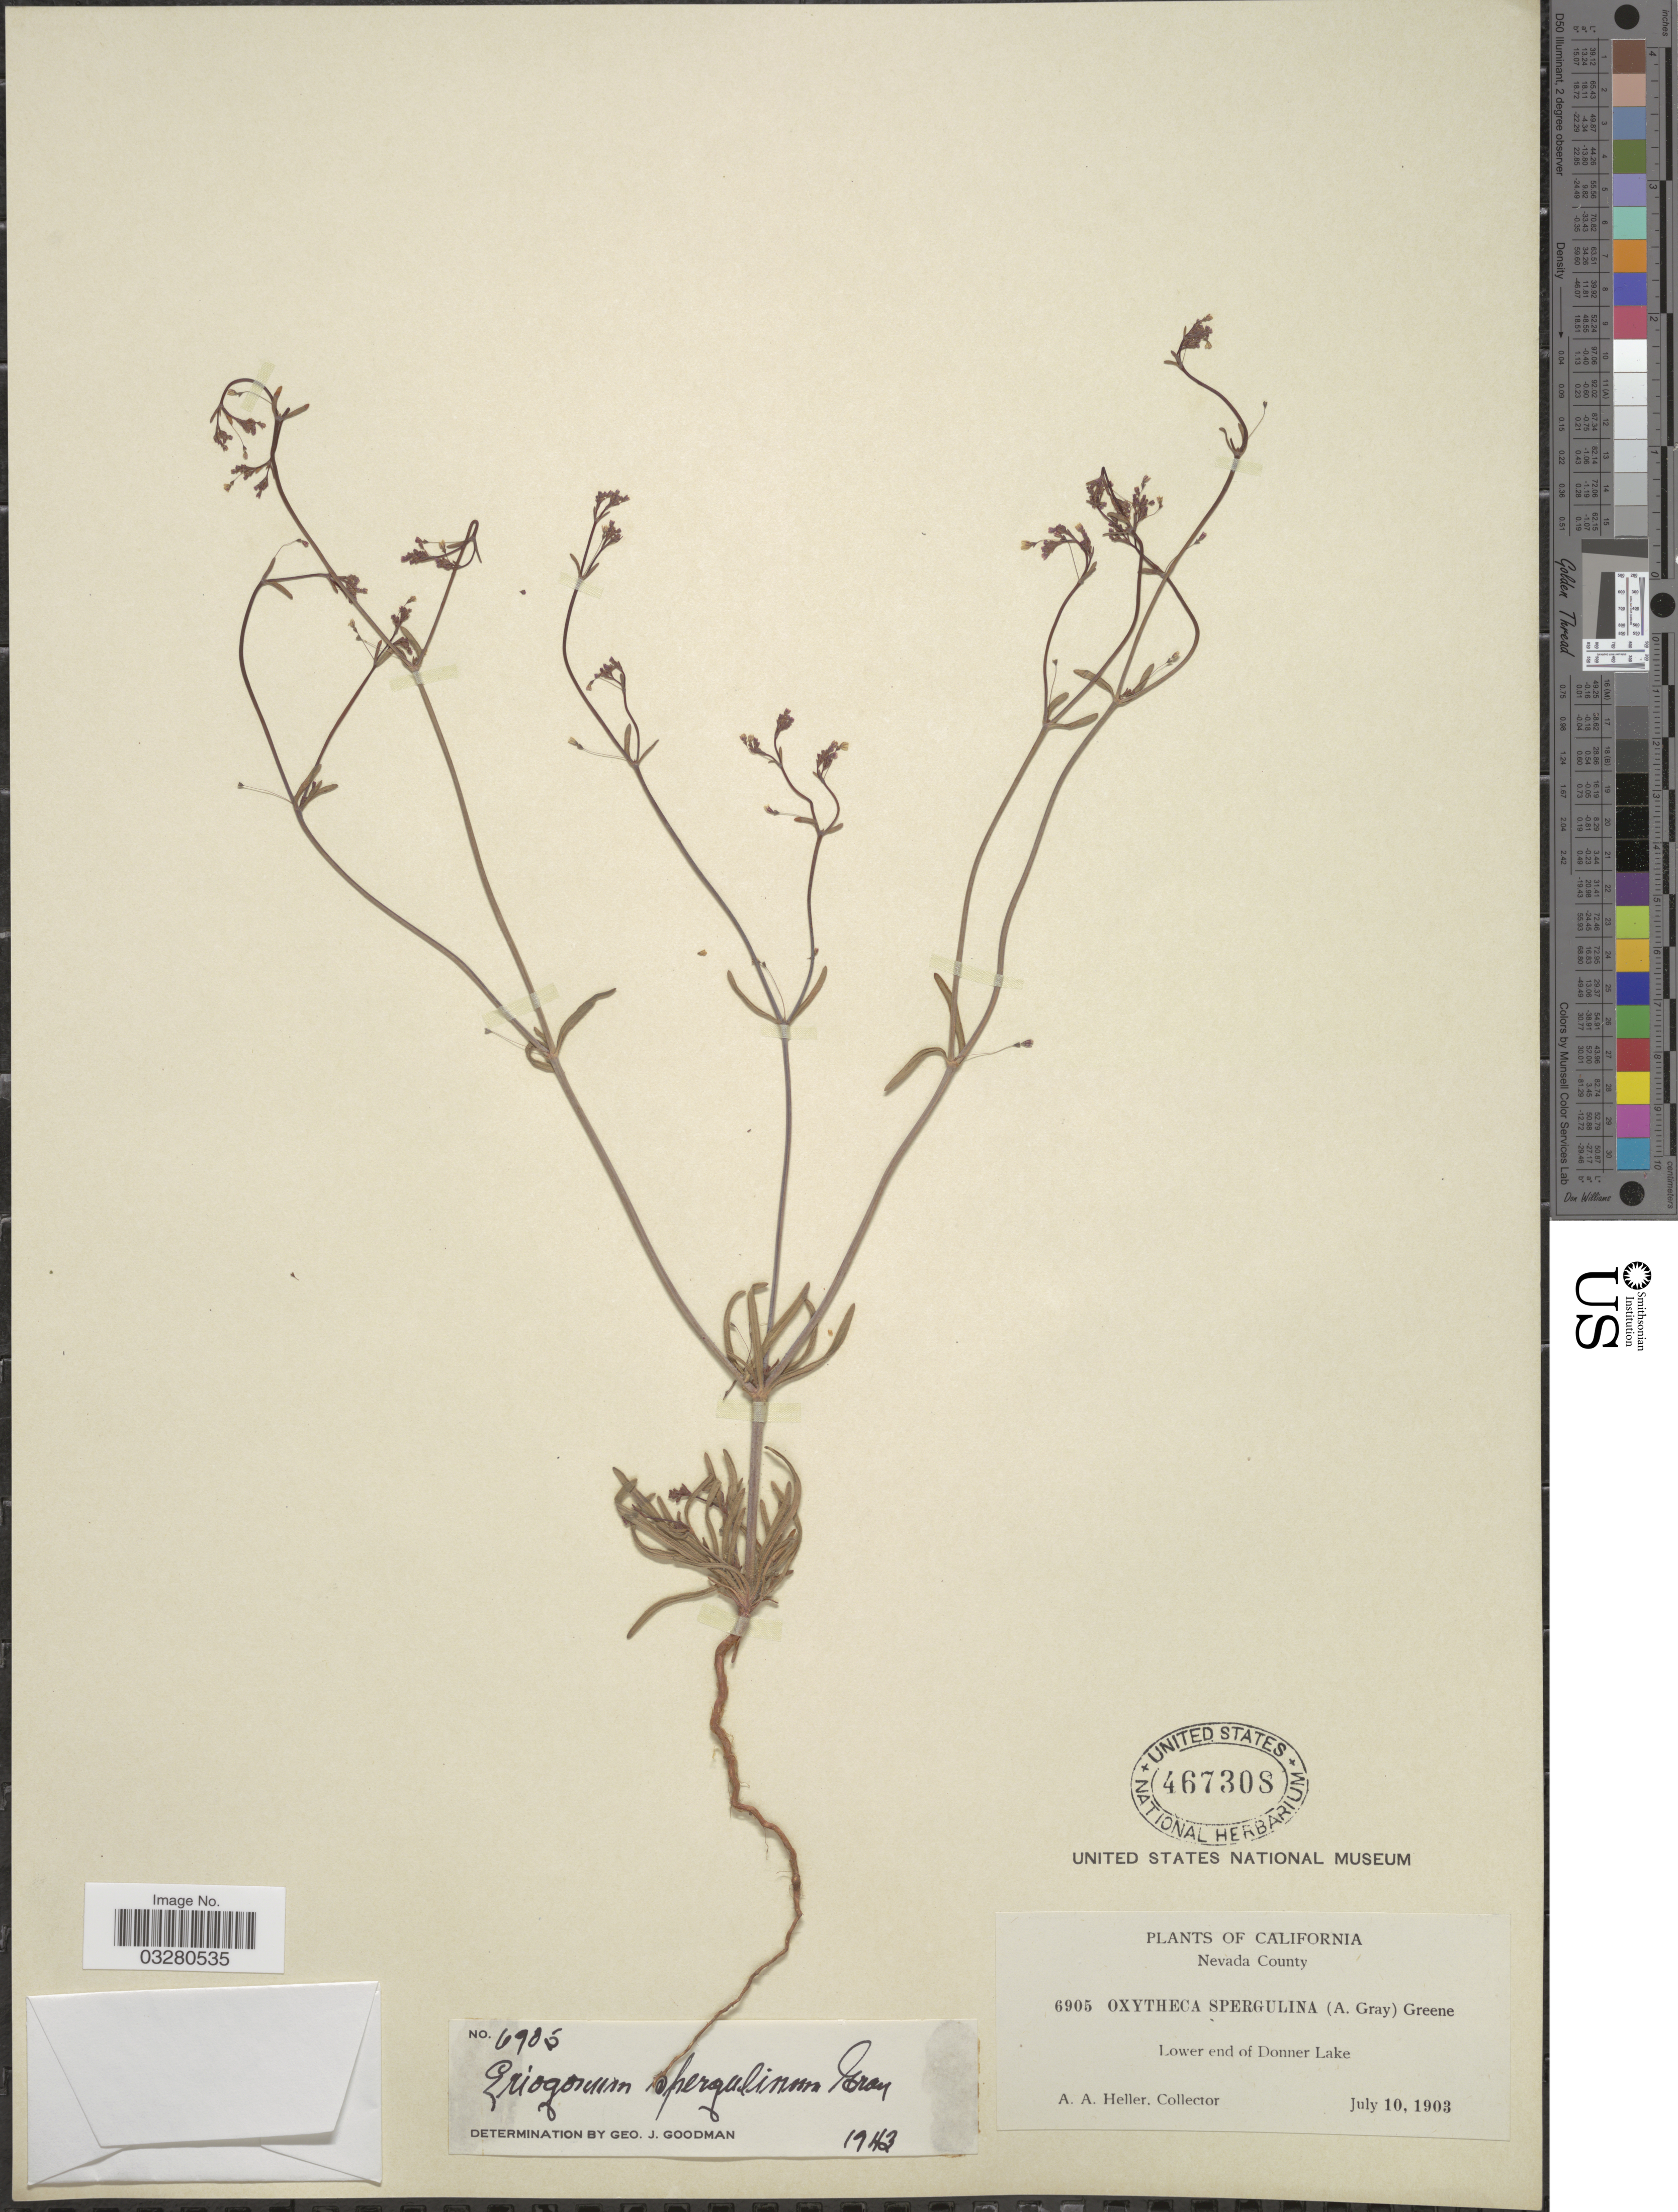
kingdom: Plantae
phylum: Tracheophyta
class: Magnoliopsida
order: Caryophyllales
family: Polygonaceae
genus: Eriogonum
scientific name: Eriogonum spergulinum var. reddingianum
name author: (M.E. Jones) J.T. Howell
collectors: A. A. Heller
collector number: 6905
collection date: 1903-07-10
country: United States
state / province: California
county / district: Nevada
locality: Nevada County. Lower end of Donner Lake.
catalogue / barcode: US 467308